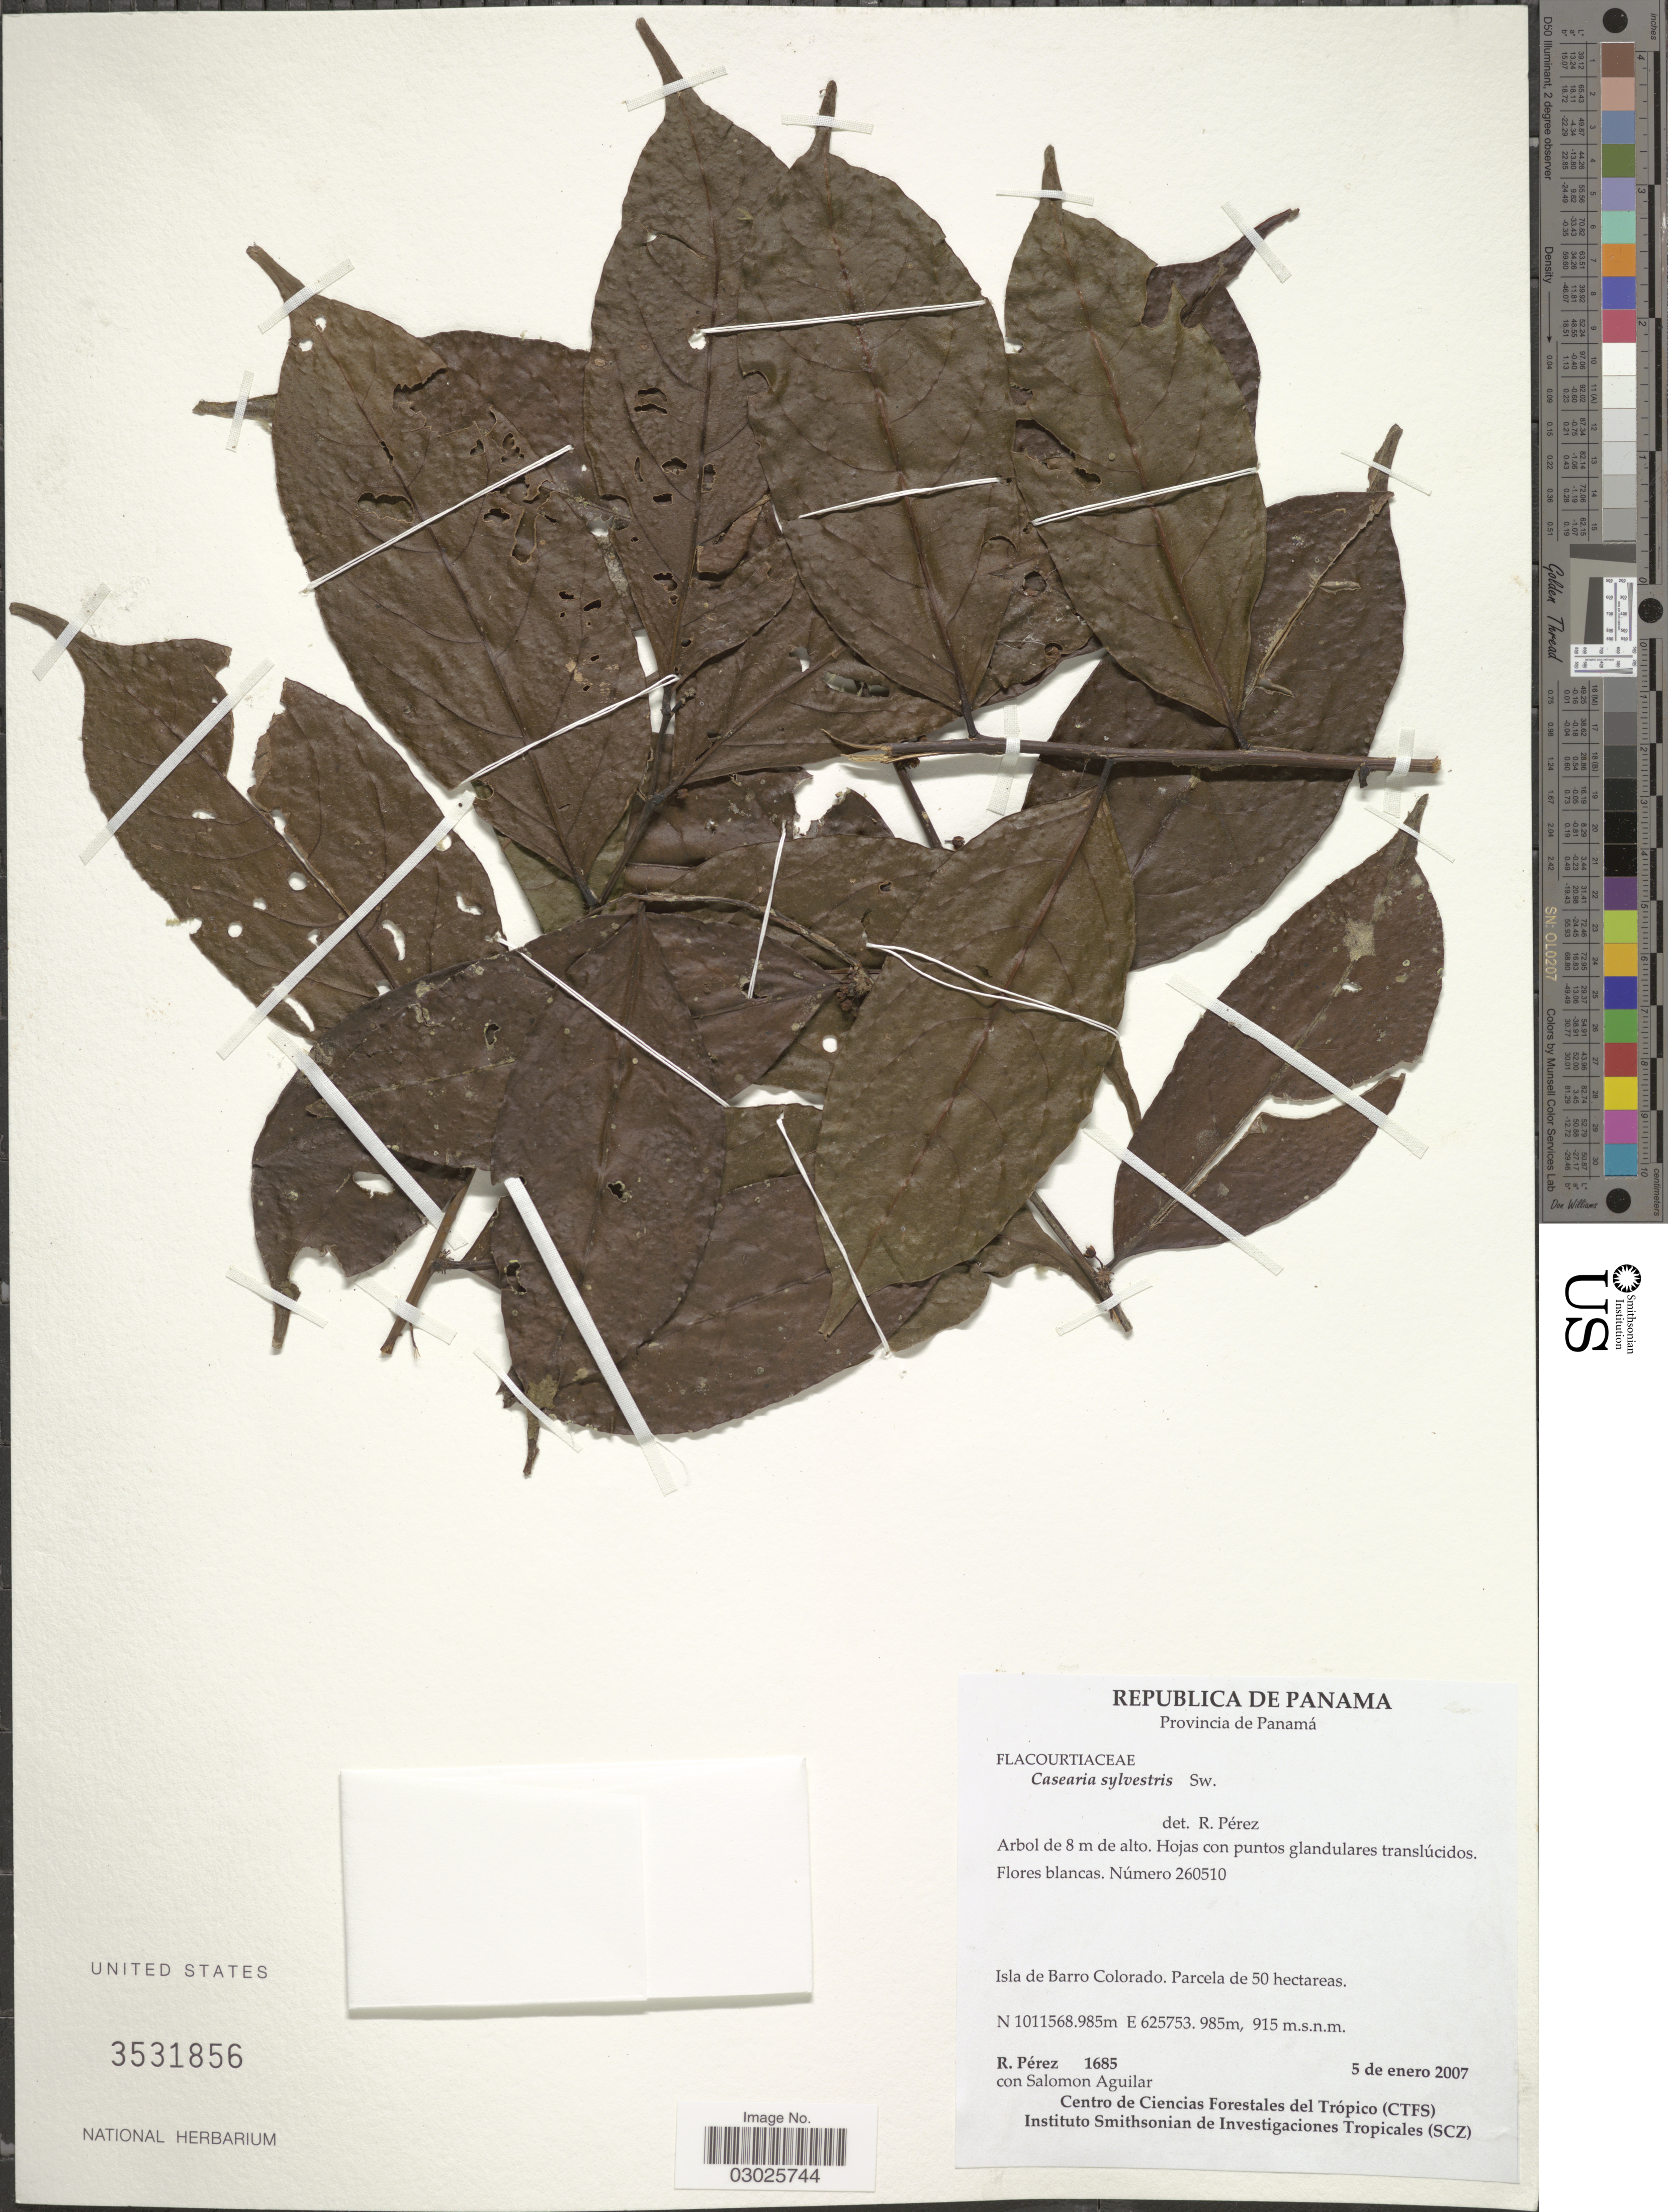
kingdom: Plantae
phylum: Tracheophyta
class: Magnoliopsida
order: Malpighiales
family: Salicaceae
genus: Casearia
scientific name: Casearia sylvestris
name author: Sw.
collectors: R. Perez & S. Aguilar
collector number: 1685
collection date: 2007-01-05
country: Panama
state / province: Panamá Oeste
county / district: Canal Zone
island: Barro Colorado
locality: Isla de Barro Colorado. Parcela de 50 hectareas.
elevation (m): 915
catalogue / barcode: US 3531856